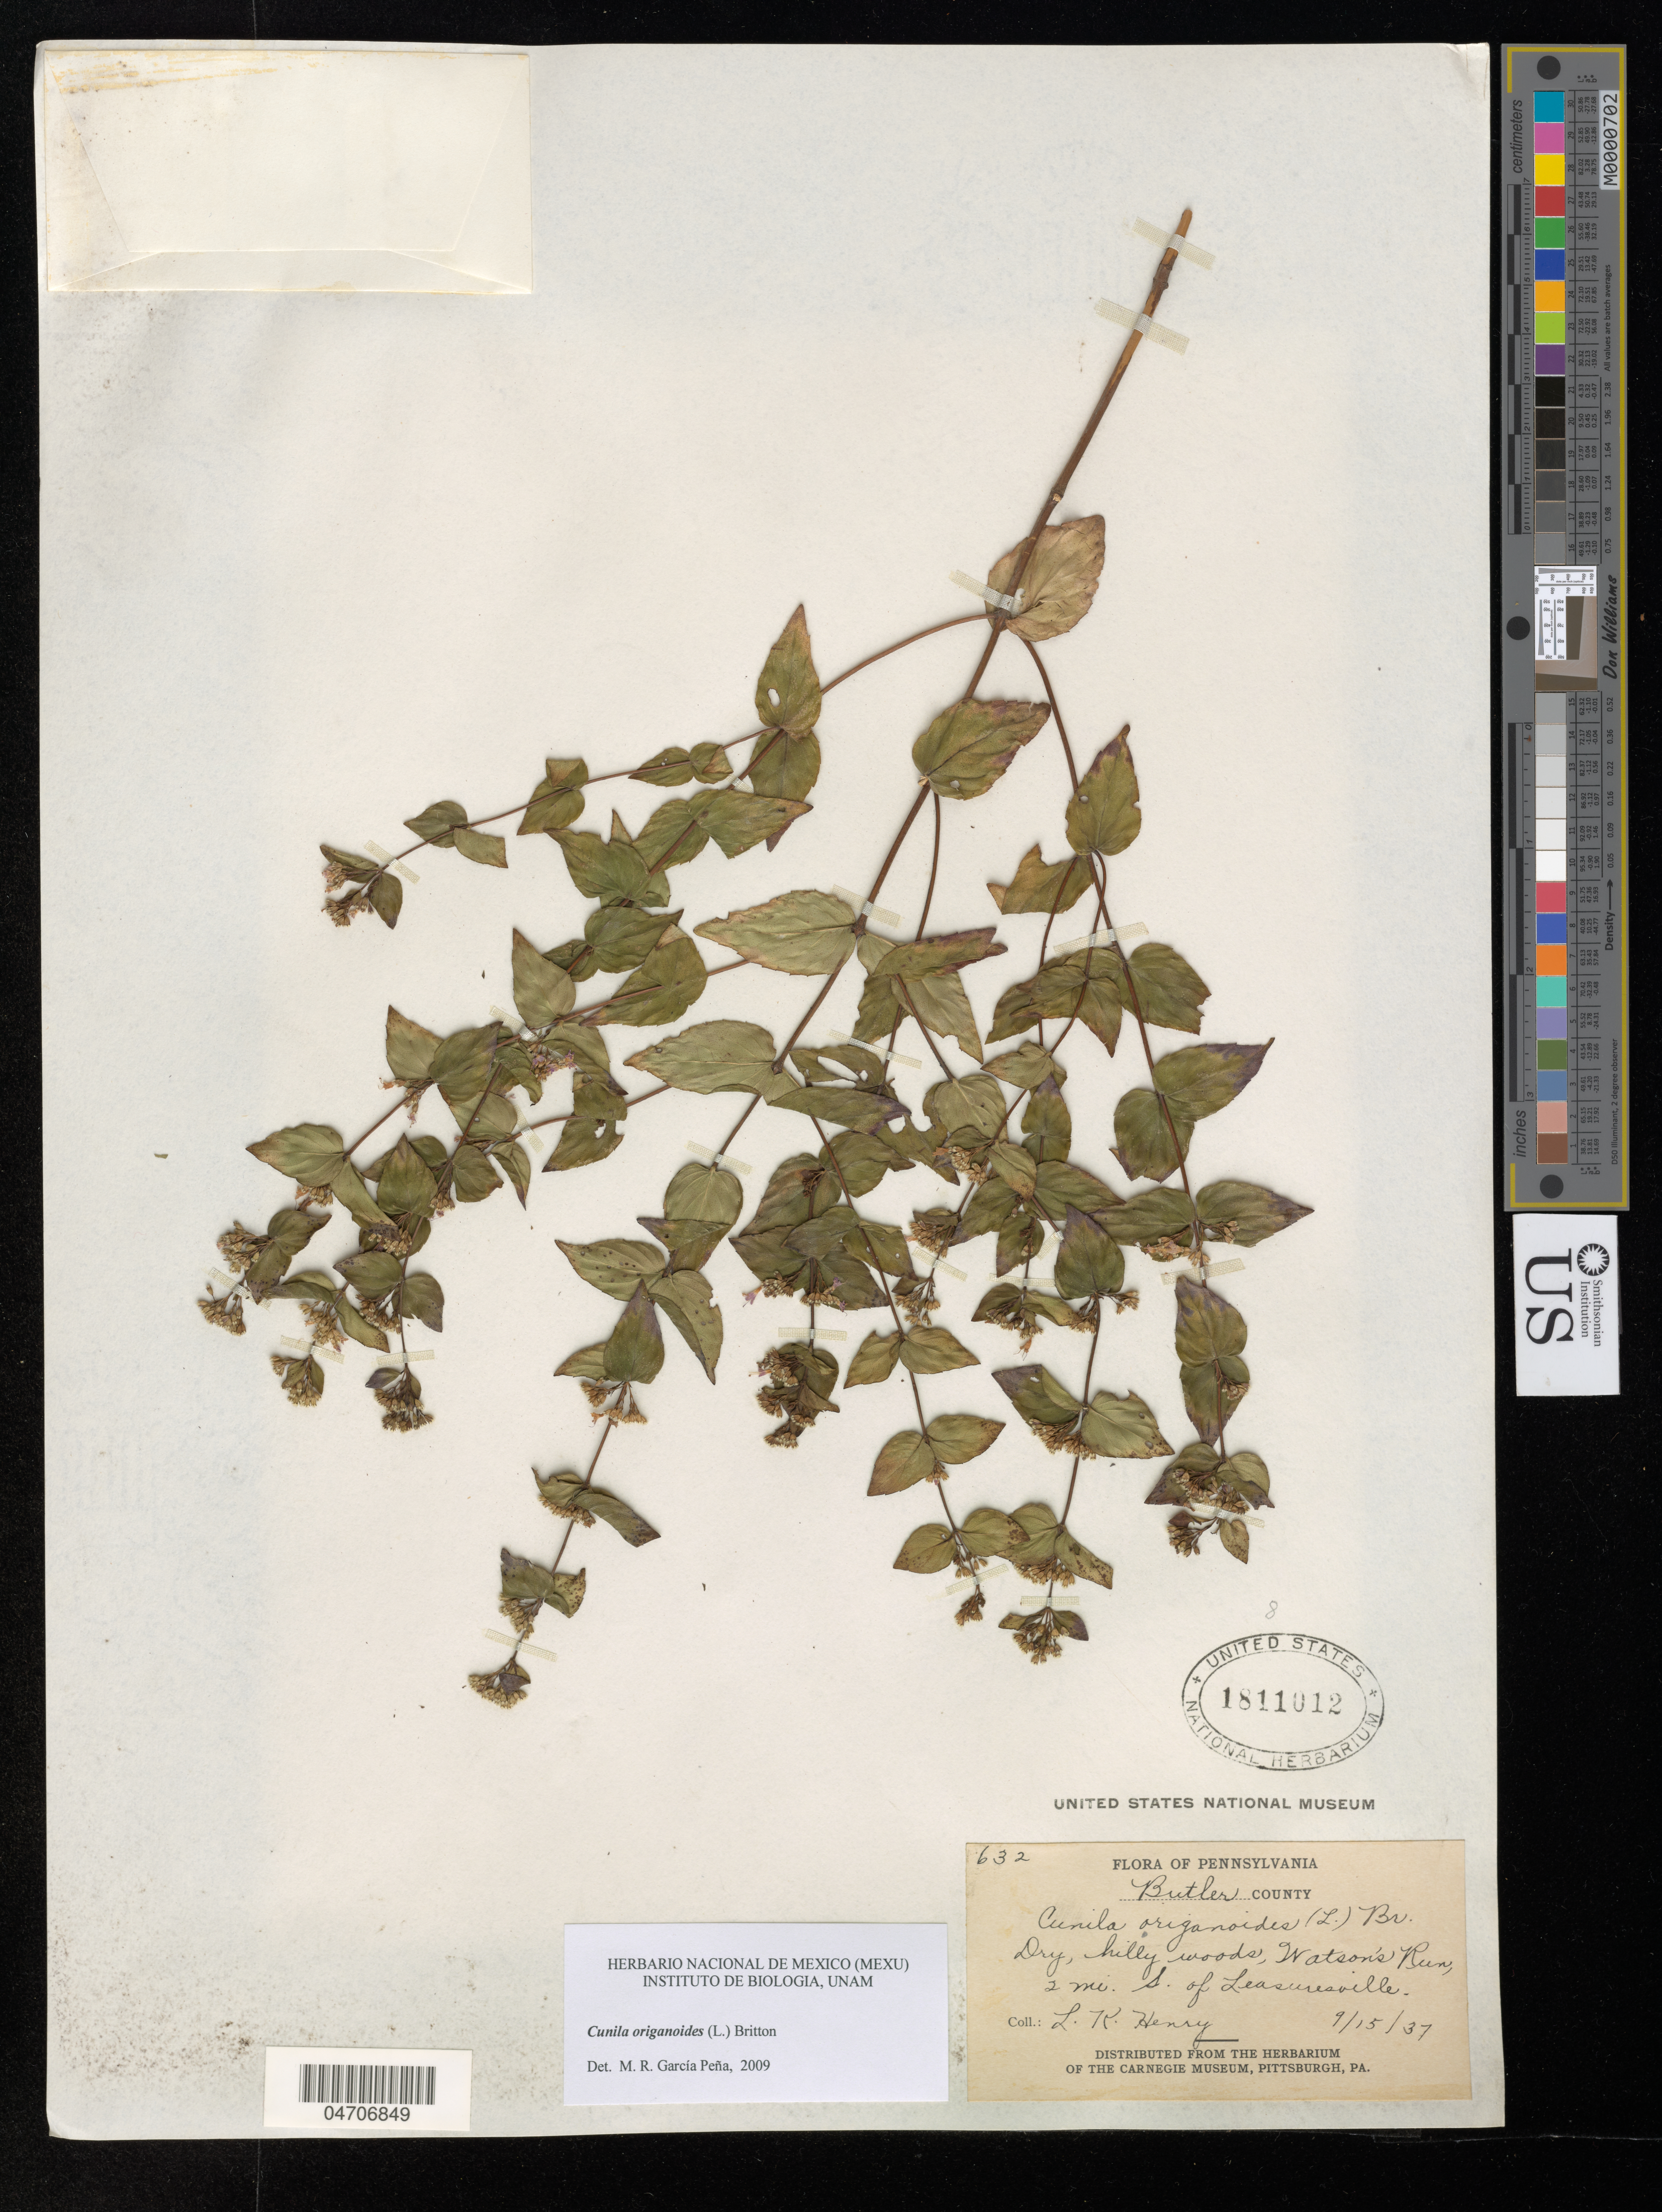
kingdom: Plantae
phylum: Tracheophyta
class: Magnoliopsida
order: Lamiales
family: Lamiaceae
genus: Cunila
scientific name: Cunila origanoides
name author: (L.) Britton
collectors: L. K. Henry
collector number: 632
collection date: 1937-09-15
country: United States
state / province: Pennsylvania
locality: Butler County. Dry, hilly woods, Watson's Run, 2 mi. S. of Leasuresville.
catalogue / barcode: US 1811012